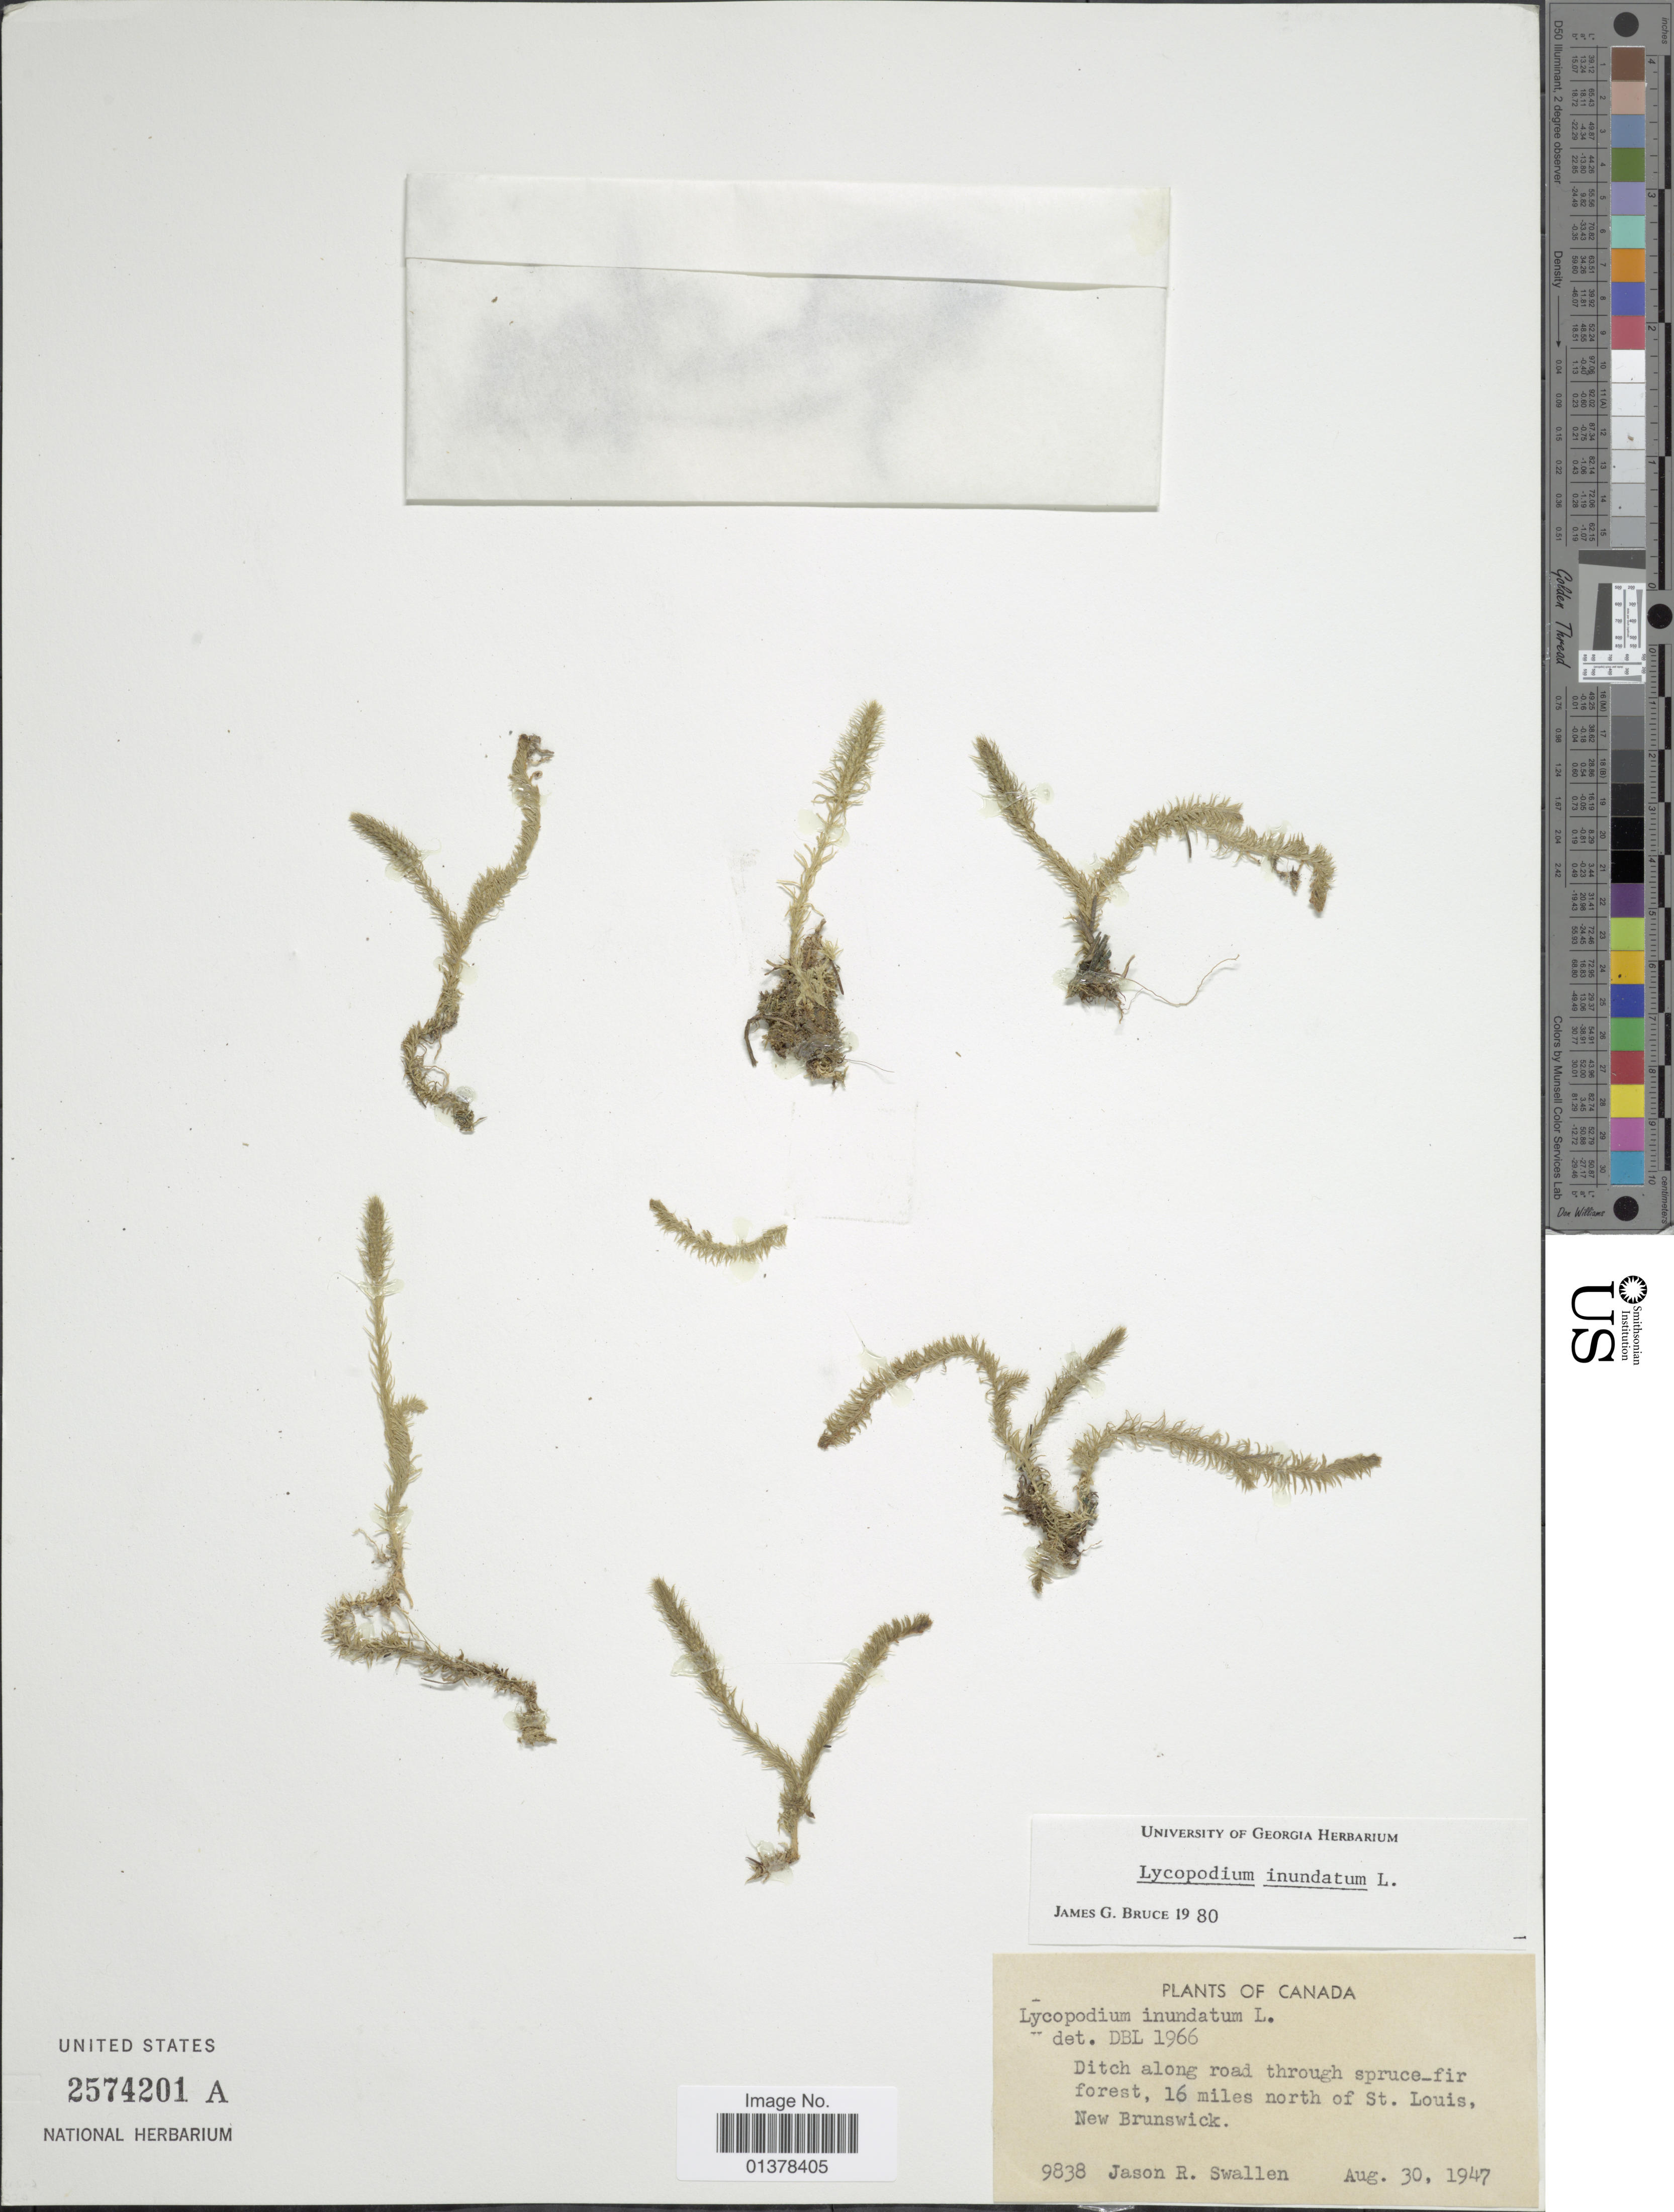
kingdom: Plantae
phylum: Tracheophyta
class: Lycopodiopsida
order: Lycopodiales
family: Lycopodiaceae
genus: Lycopodiella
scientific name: Lycopodiella inundata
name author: (L.) Holub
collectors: J. R. Swallen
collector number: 9838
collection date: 1947-08-30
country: Canada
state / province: New Brunswick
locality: Ditch along road through spruce-fir forest, 16miles north of St. Louis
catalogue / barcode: US 2574201A